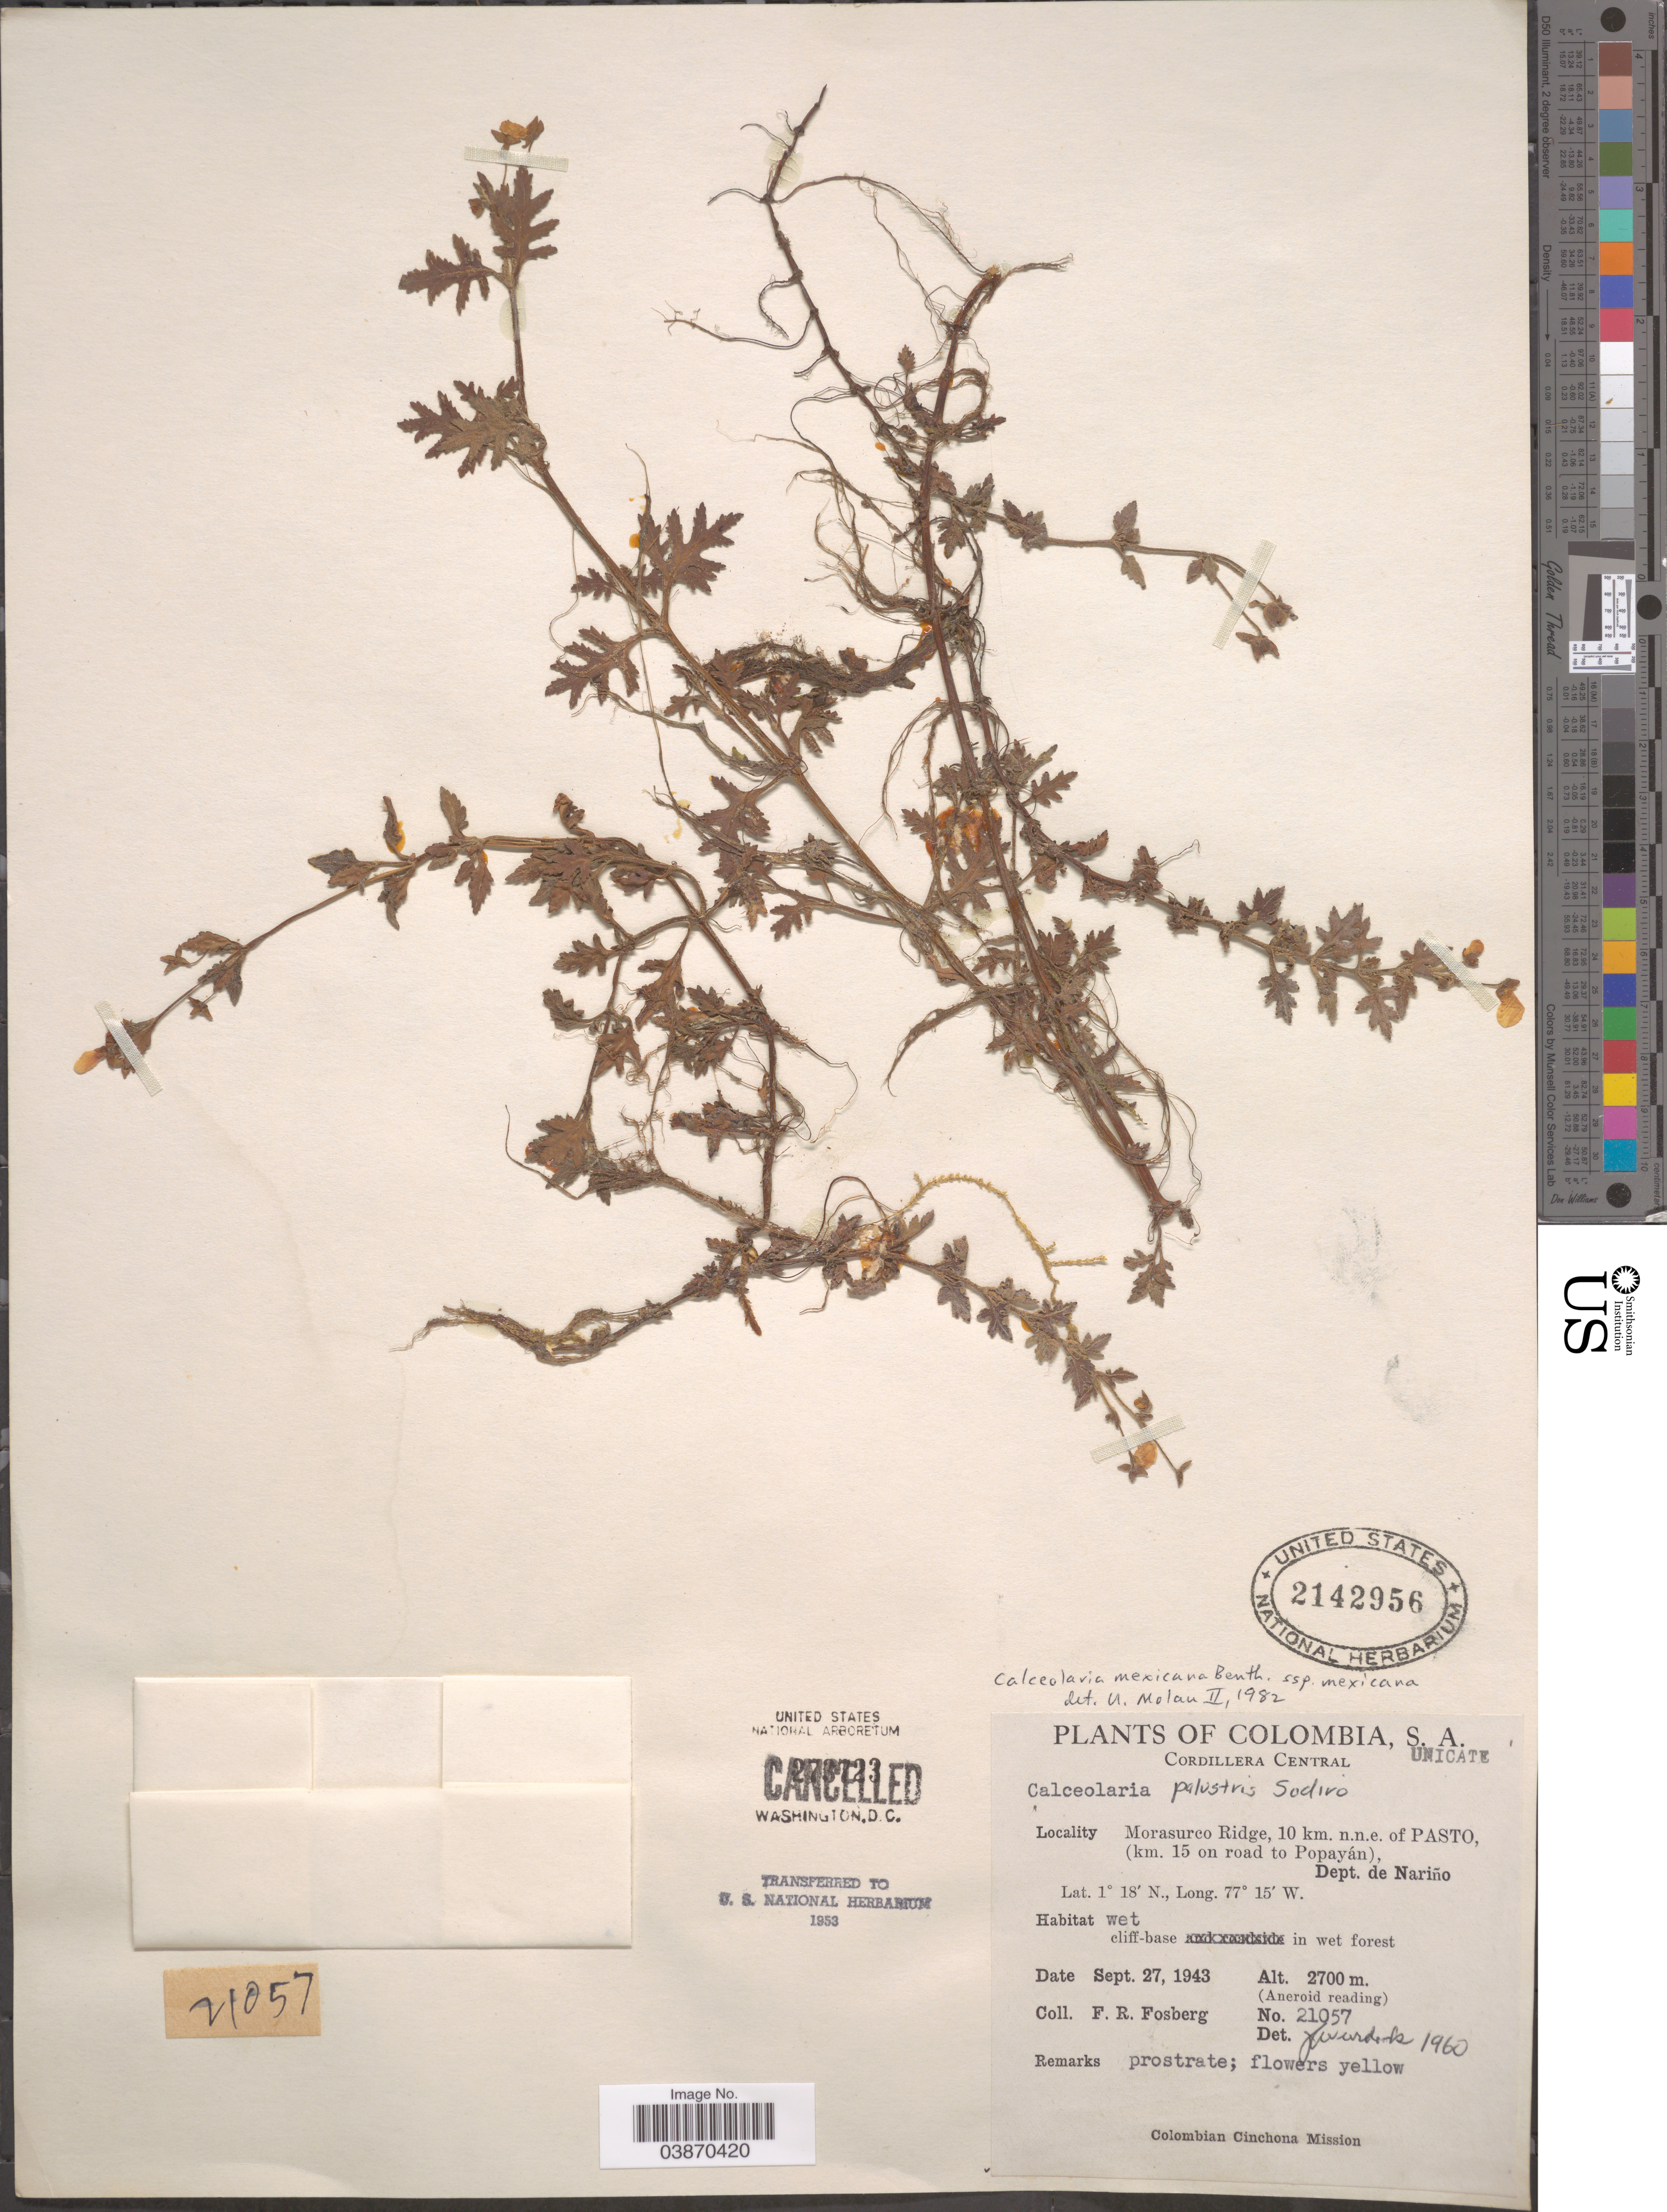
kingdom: Plantae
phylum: Tracheophyta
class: Magnoliopsida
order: Lamiales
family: Calceolariaceae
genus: Calceolaria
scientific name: Calceolaria mexicana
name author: Benth.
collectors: F. R. Fosberg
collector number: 21057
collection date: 1943-09-27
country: Colombia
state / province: Nariño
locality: Cordillera Central. Morasurco Ridge, 10 km. n.n.e. of Pasto, (km. 15 on road to Popayán), Dept. de Nariño.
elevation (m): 2700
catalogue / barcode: US 2142956